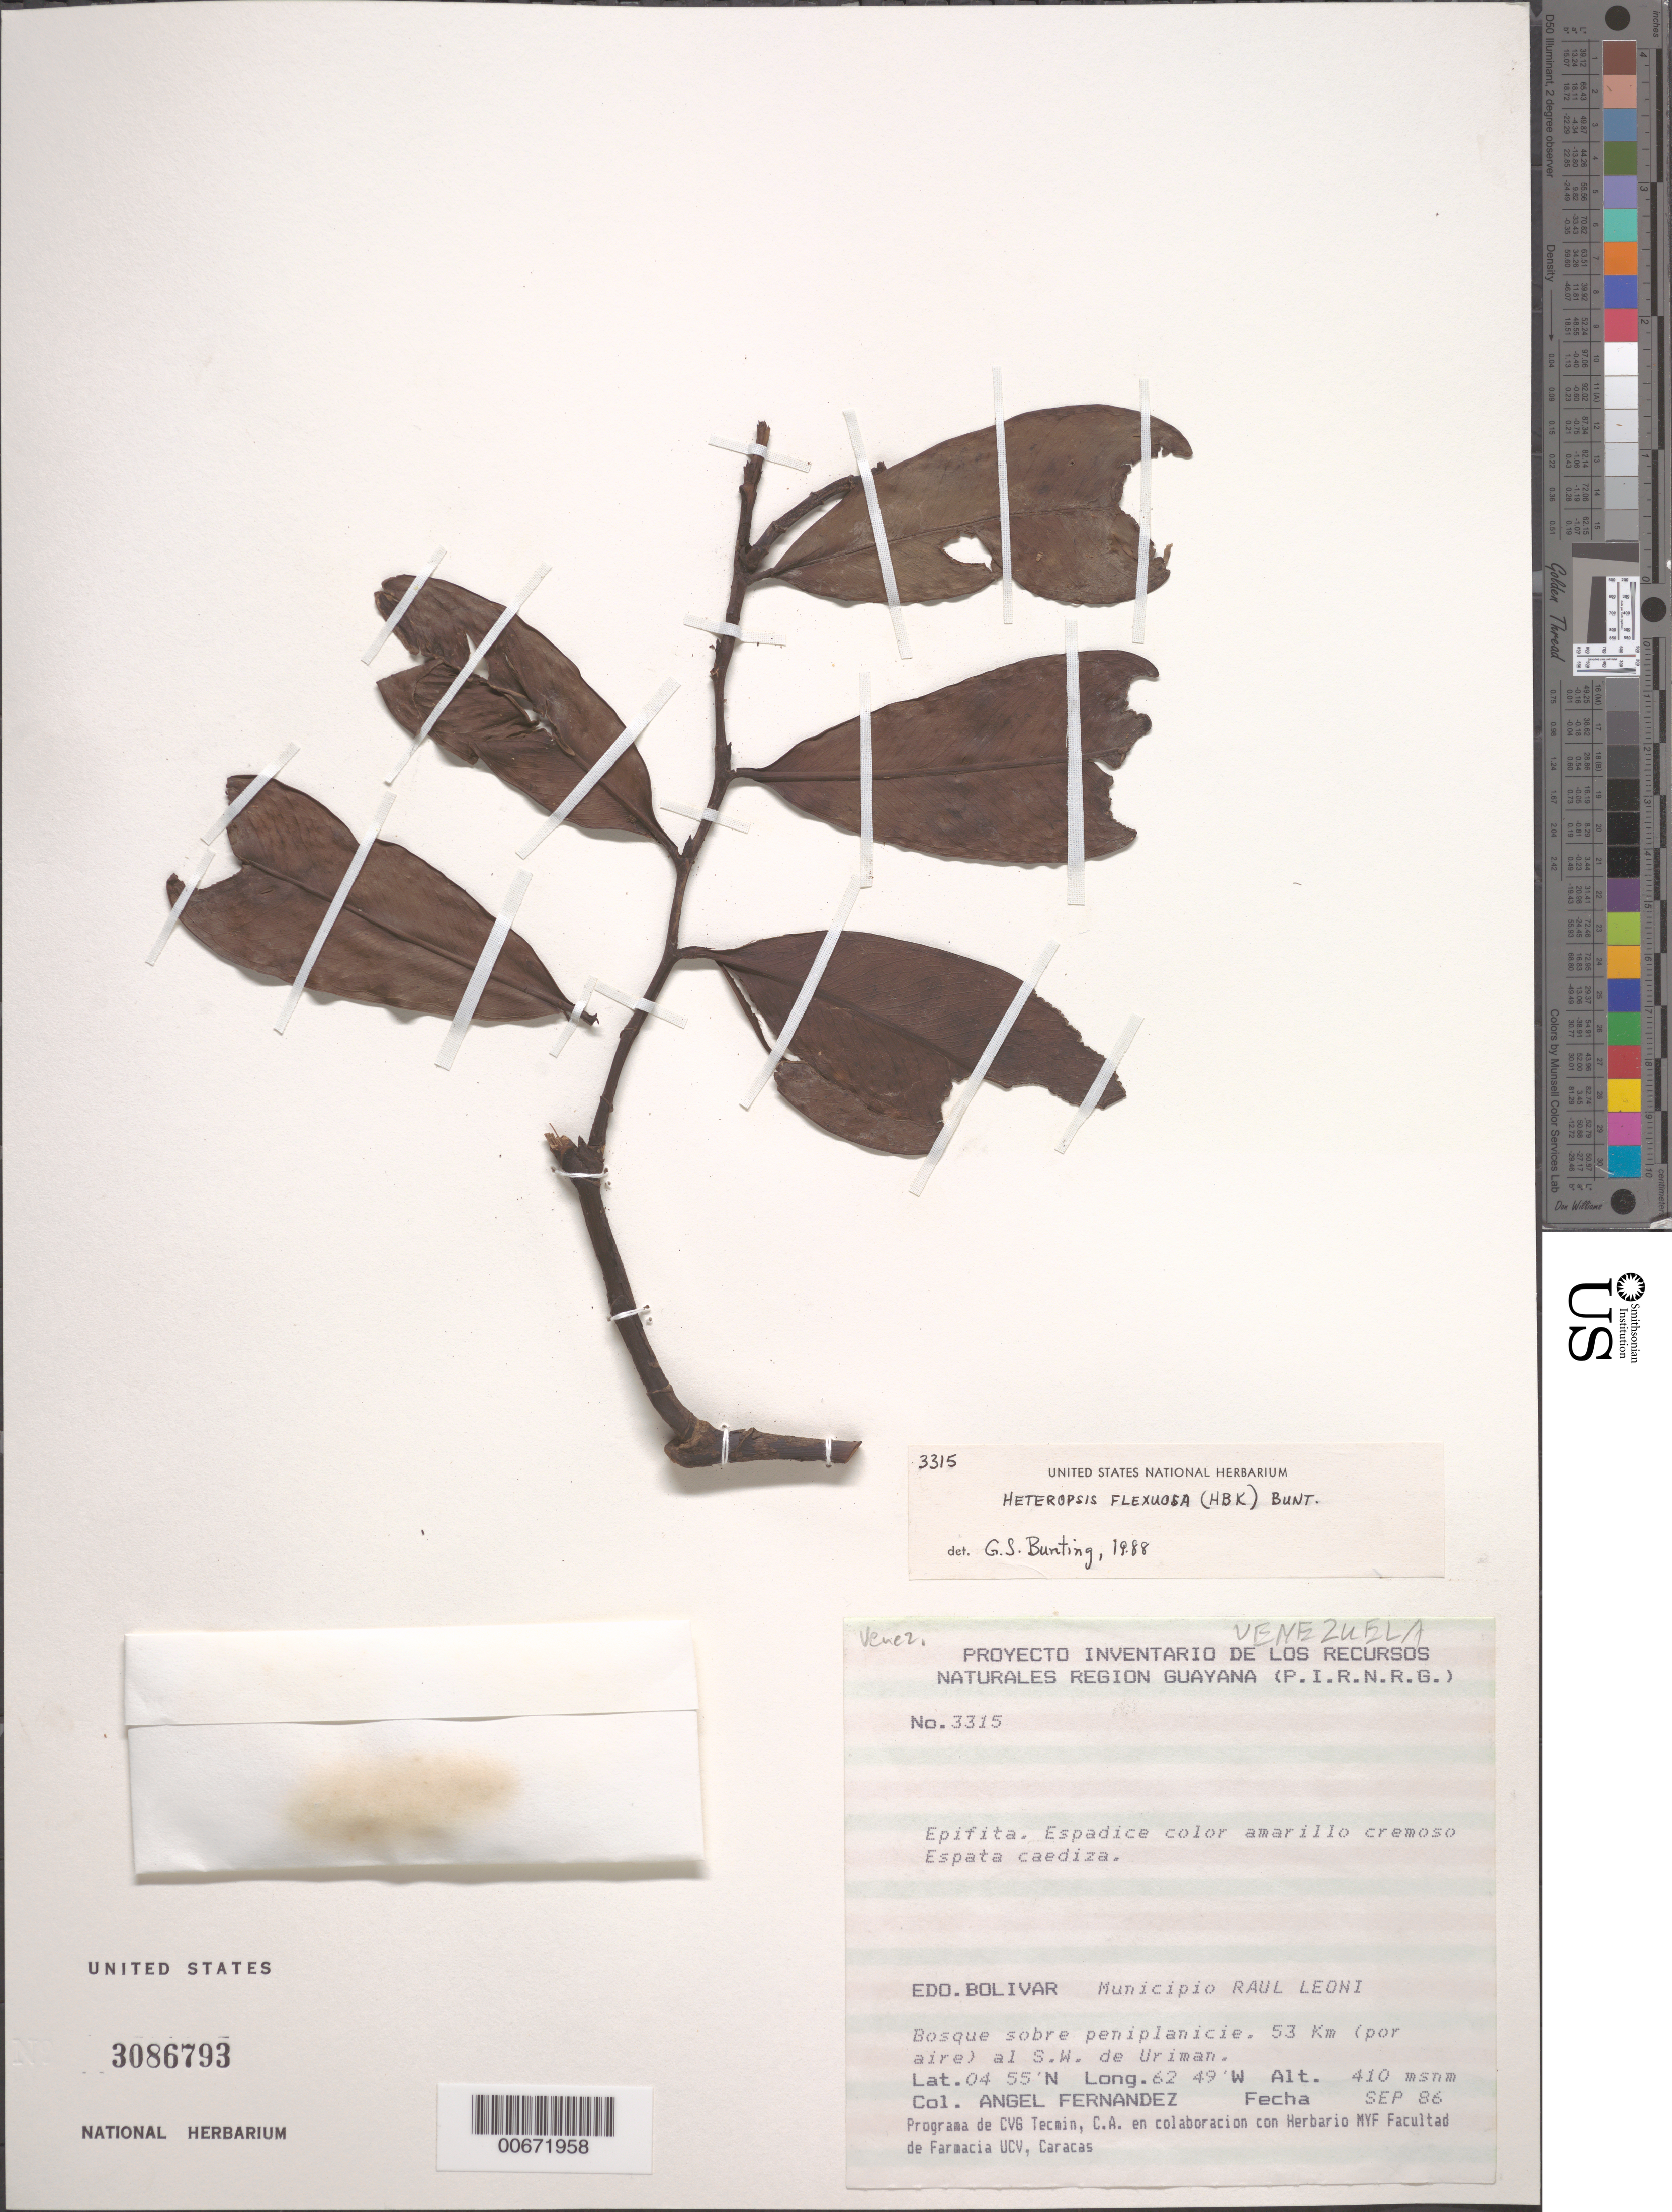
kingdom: Plantae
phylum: Tracheophyta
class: Liliopsida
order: Alismatales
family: Araceae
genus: Heteropsis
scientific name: Heteropsis flexuosa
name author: (Kunth) G.S. Bunting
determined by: Bunting, G. S.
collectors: A. Fernández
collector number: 3315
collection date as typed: Sep-86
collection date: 1986-09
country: Venezuela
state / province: Bolívar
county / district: Angostura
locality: Mun. Raúl Leoni [=Angostura], 53 km by air to SW of Uriman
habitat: Forest on plain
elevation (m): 410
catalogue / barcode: US 3086793